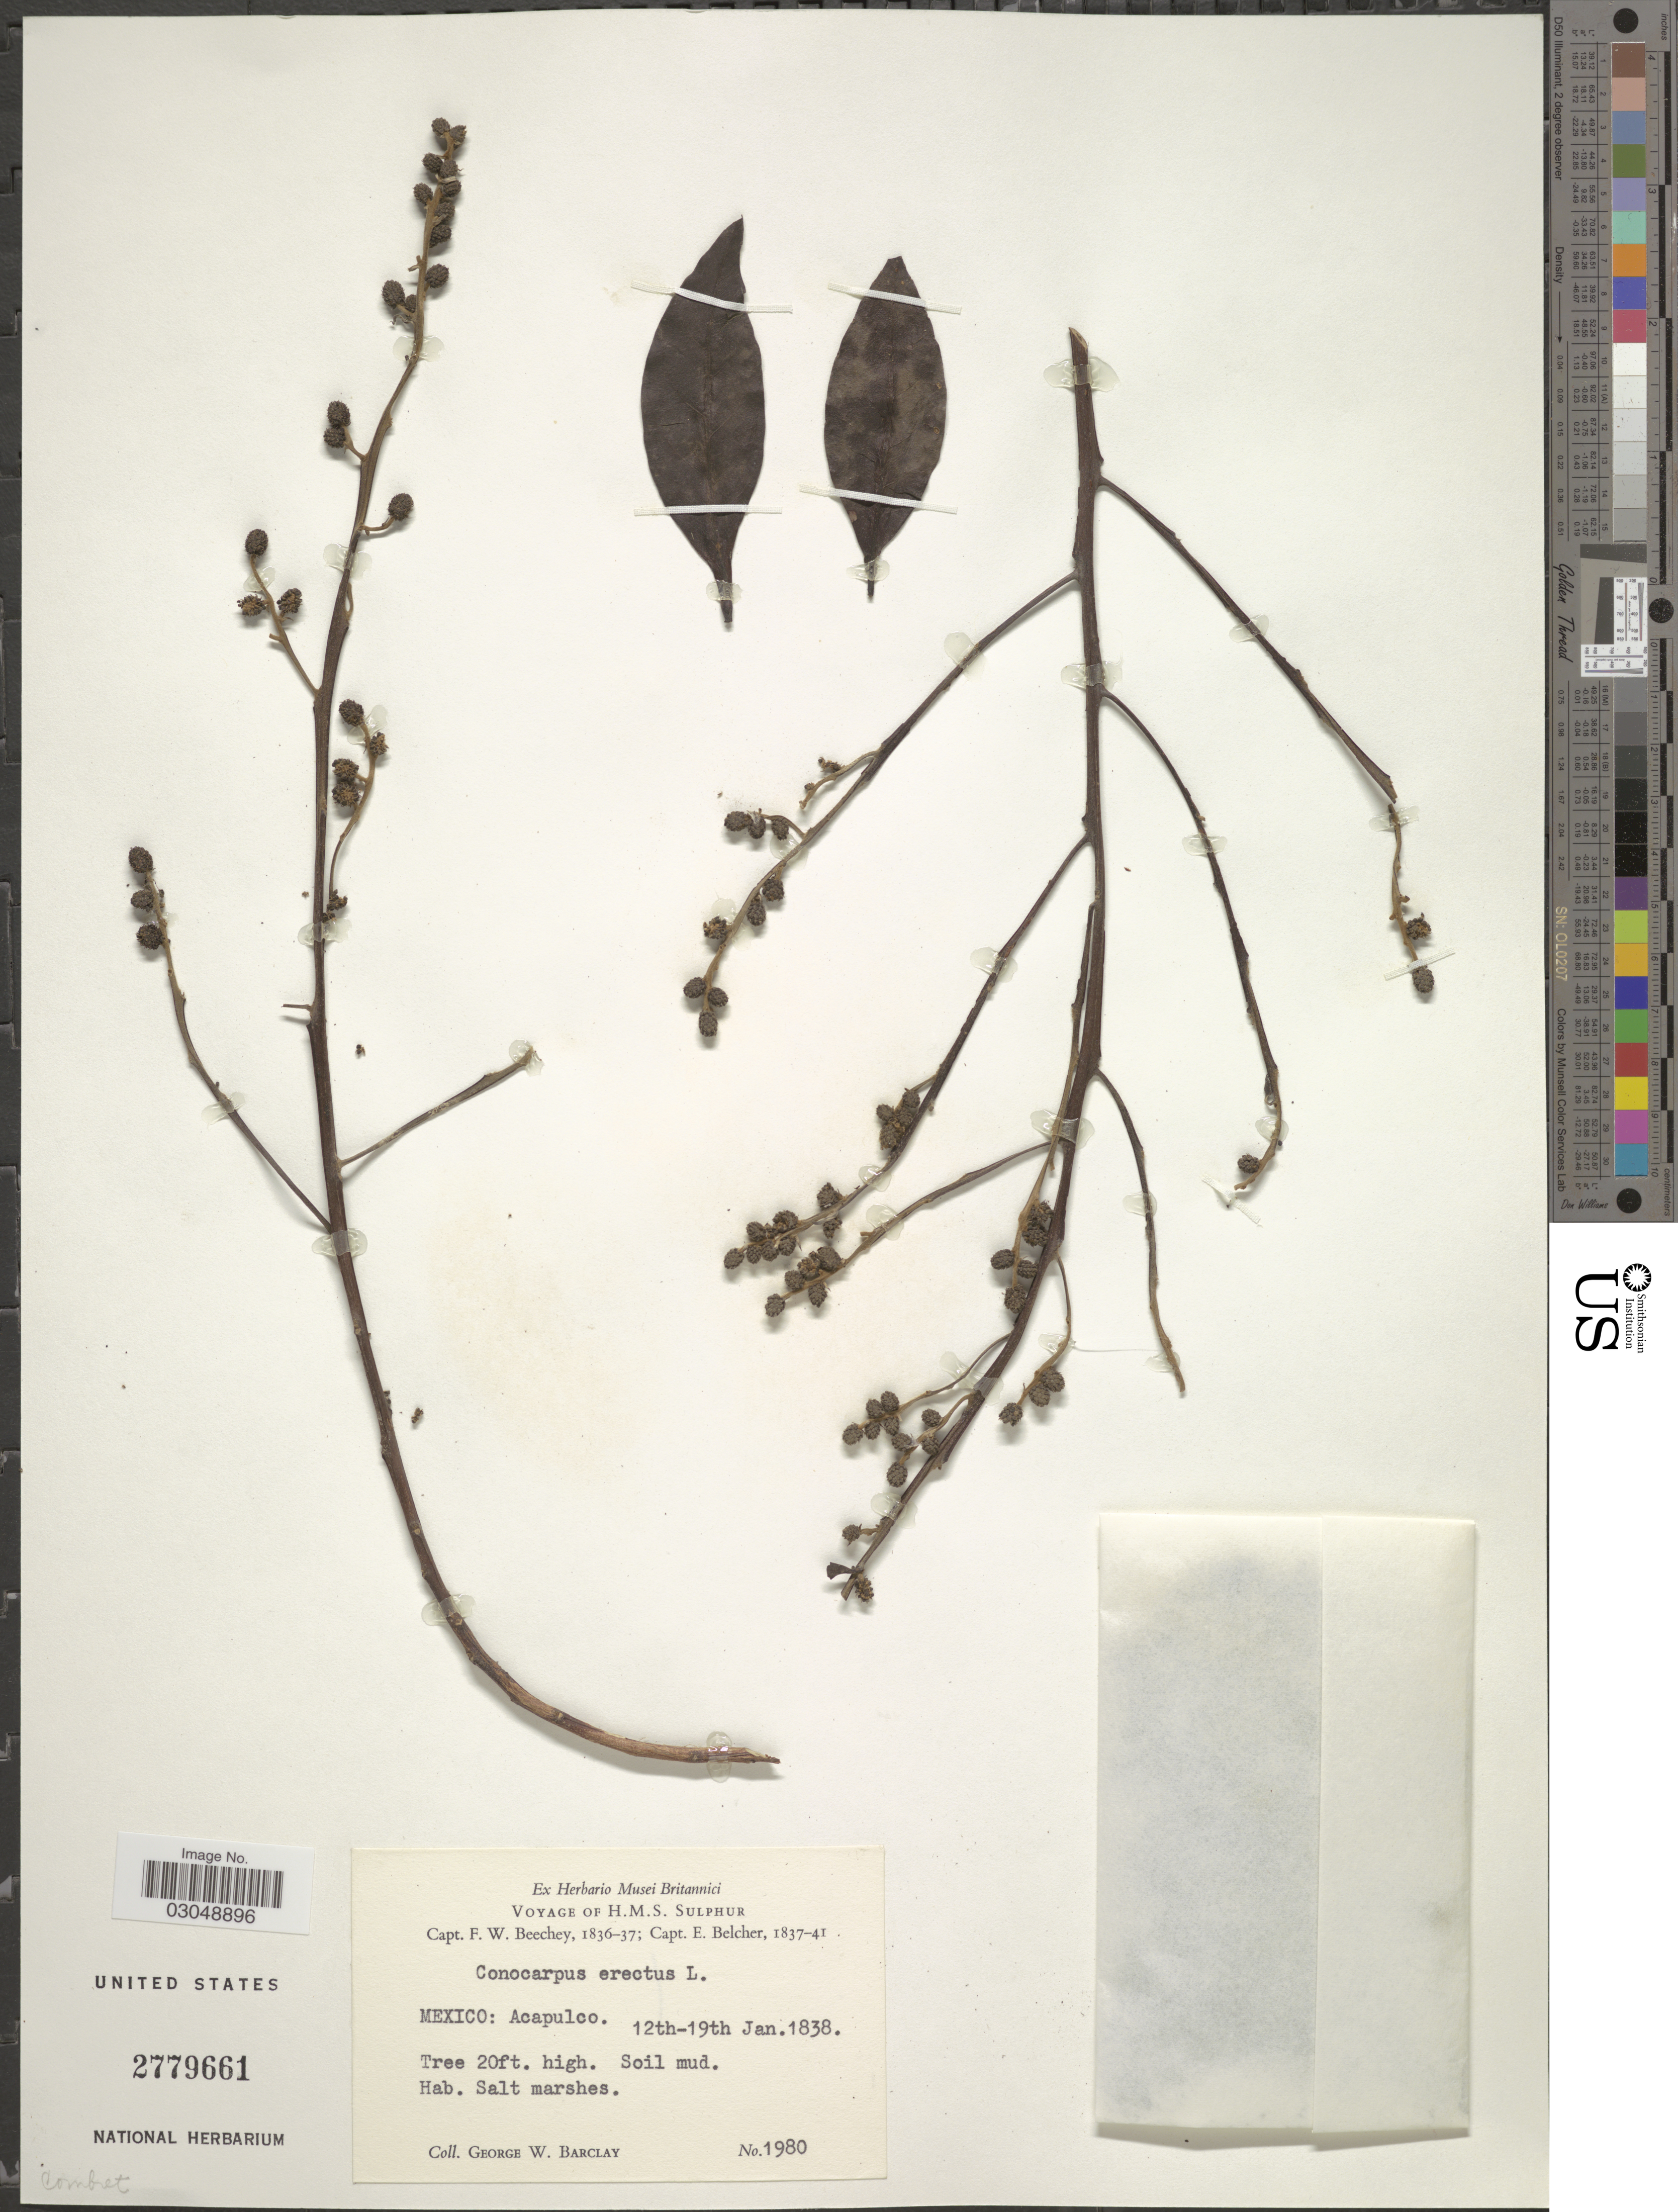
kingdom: Plantae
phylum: Tracheophyta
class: Magnoliopsida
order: Myrtales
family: Combretaceae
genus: Conocarpus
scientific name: Conocarpus erectus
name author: L.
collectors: G. W. Barclay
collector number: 1980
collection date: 1838-01-12/1838-01-19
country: Mexico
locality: Acapulco.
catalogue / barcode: US 2779661